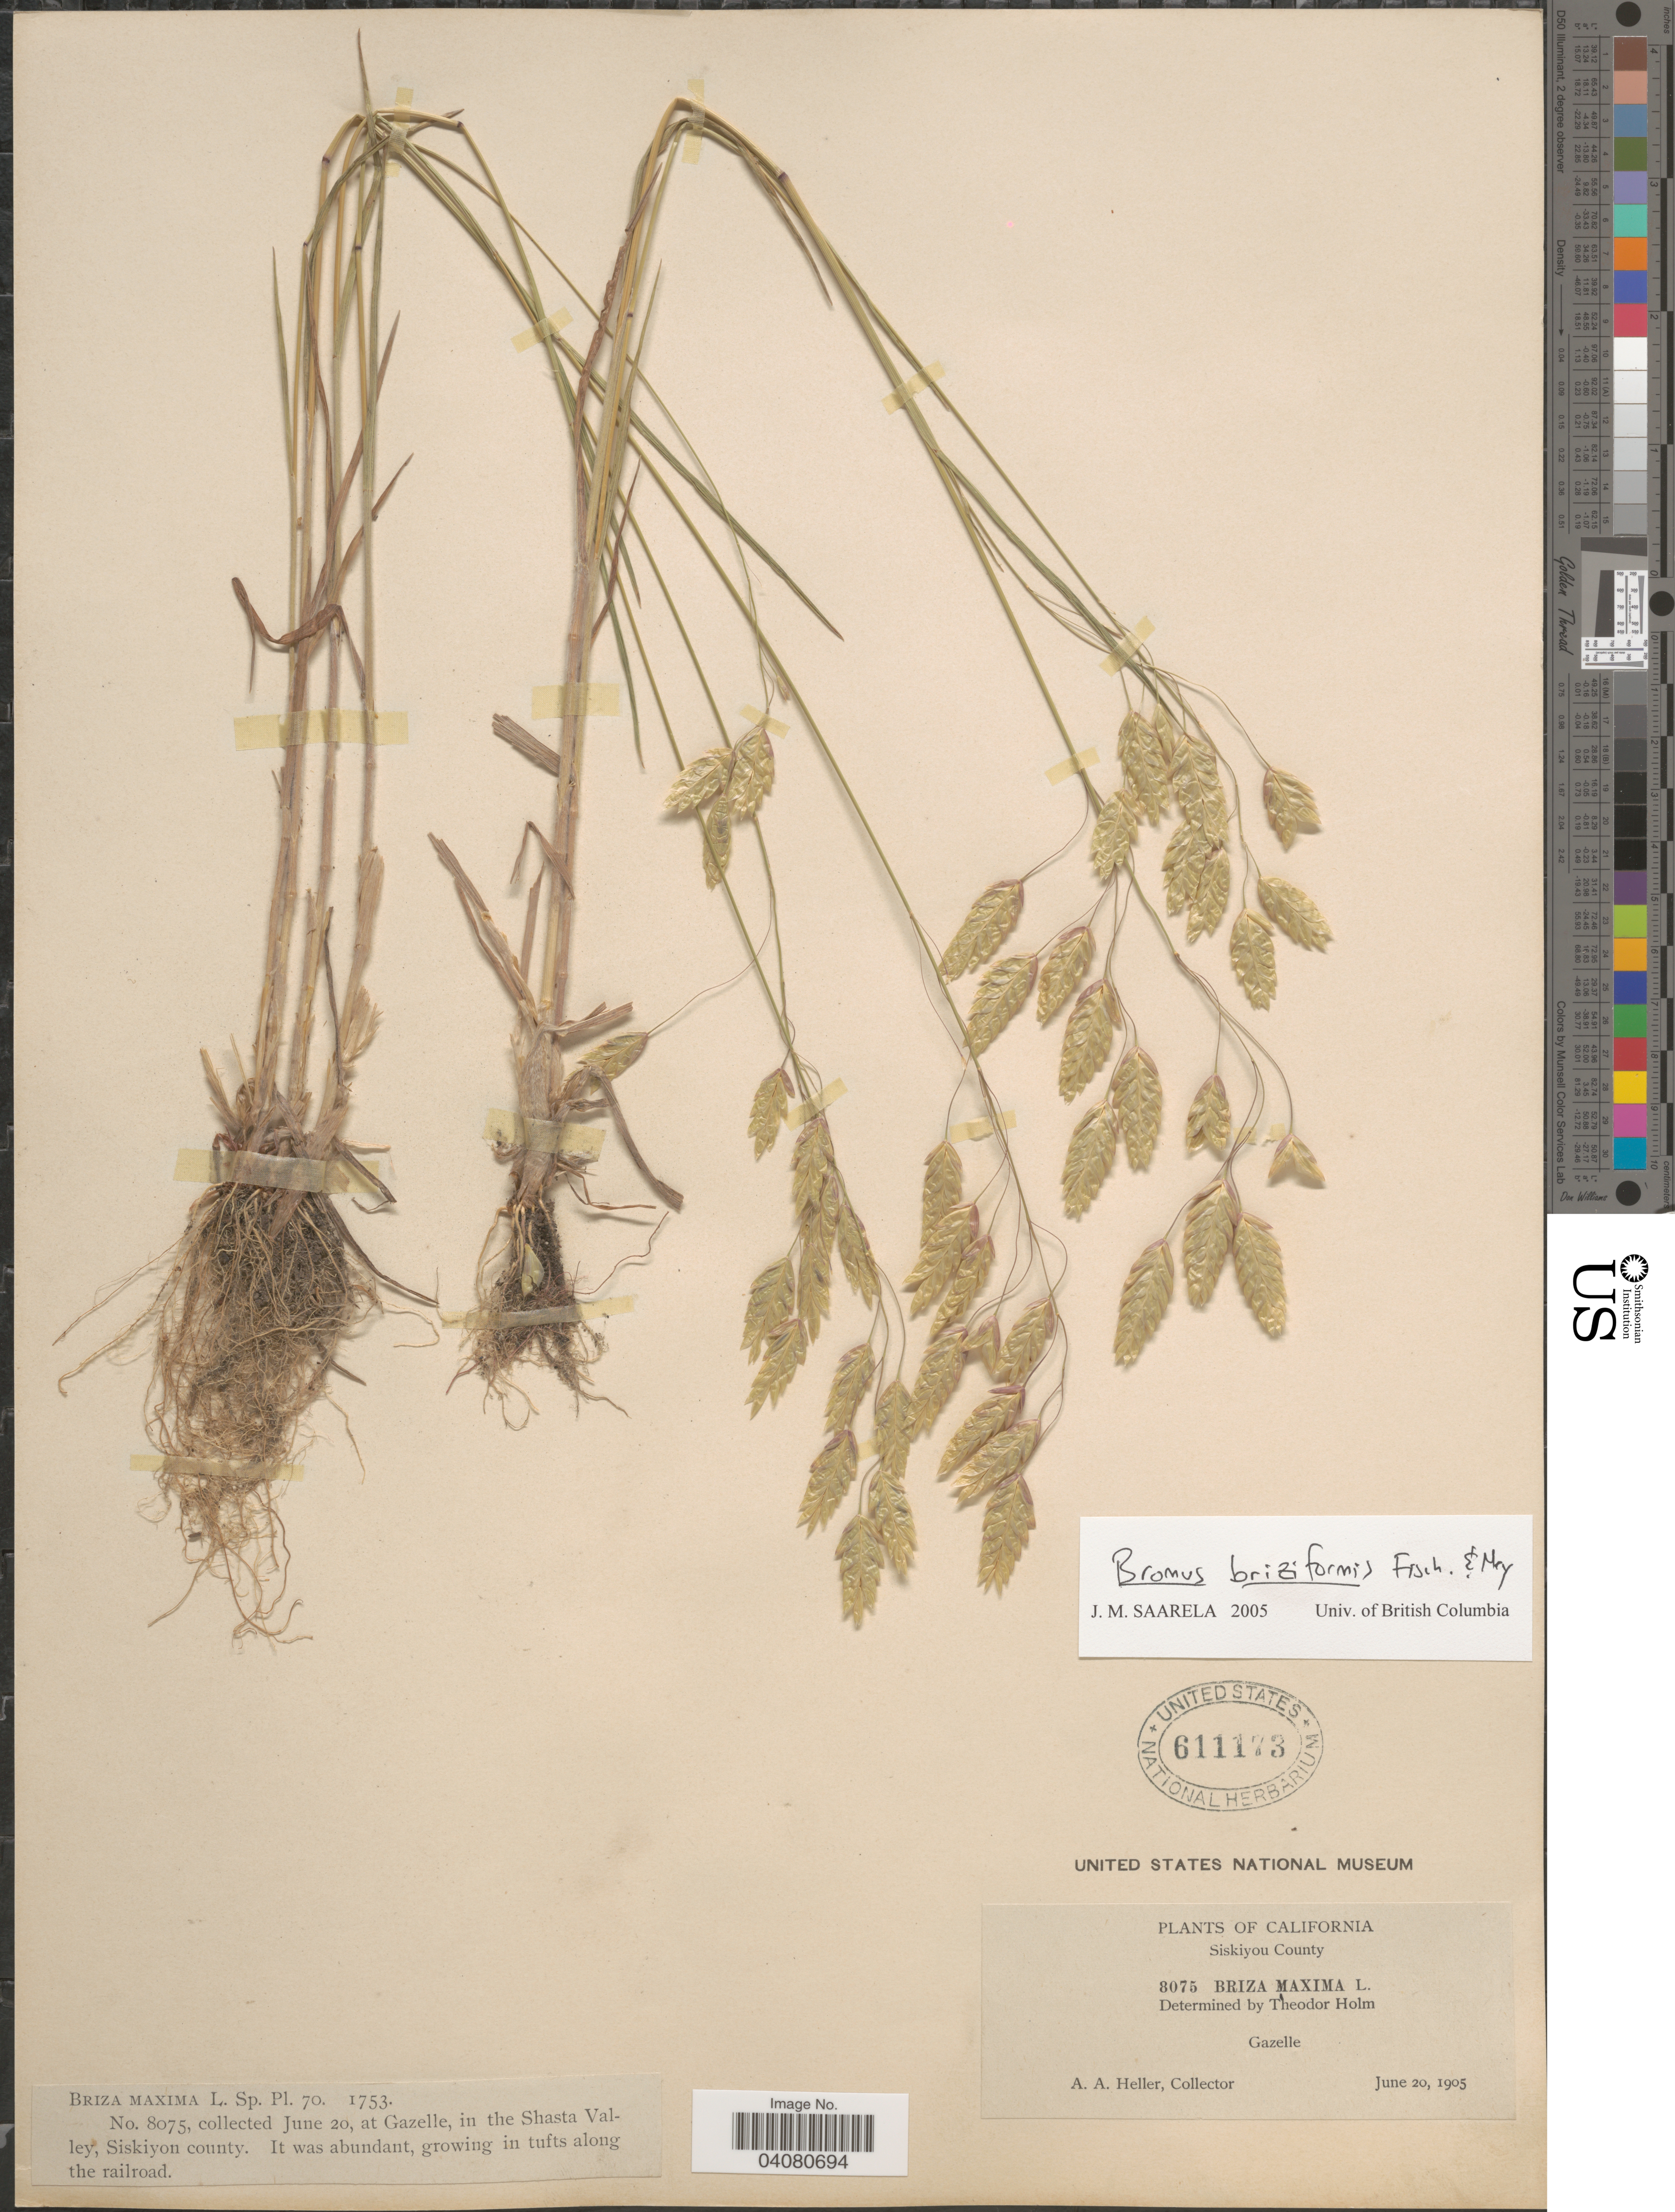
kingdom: Plantae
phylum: Tracheophyta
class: Liliopsida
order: Poales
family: Poaceae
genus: Bromus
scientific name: Bromus briziformis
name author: Fisch. & C.A. Mey.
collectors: A. A. Heller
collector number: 8075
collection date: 1905-06-20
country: United States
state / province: California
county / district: Siskiyou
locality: At Gazelle, in the Shasta Valley, Siskiyon county. It was abundant, growing in tufts along the railroad. Siskiyou County. Gazelle.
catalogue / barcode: US 611173